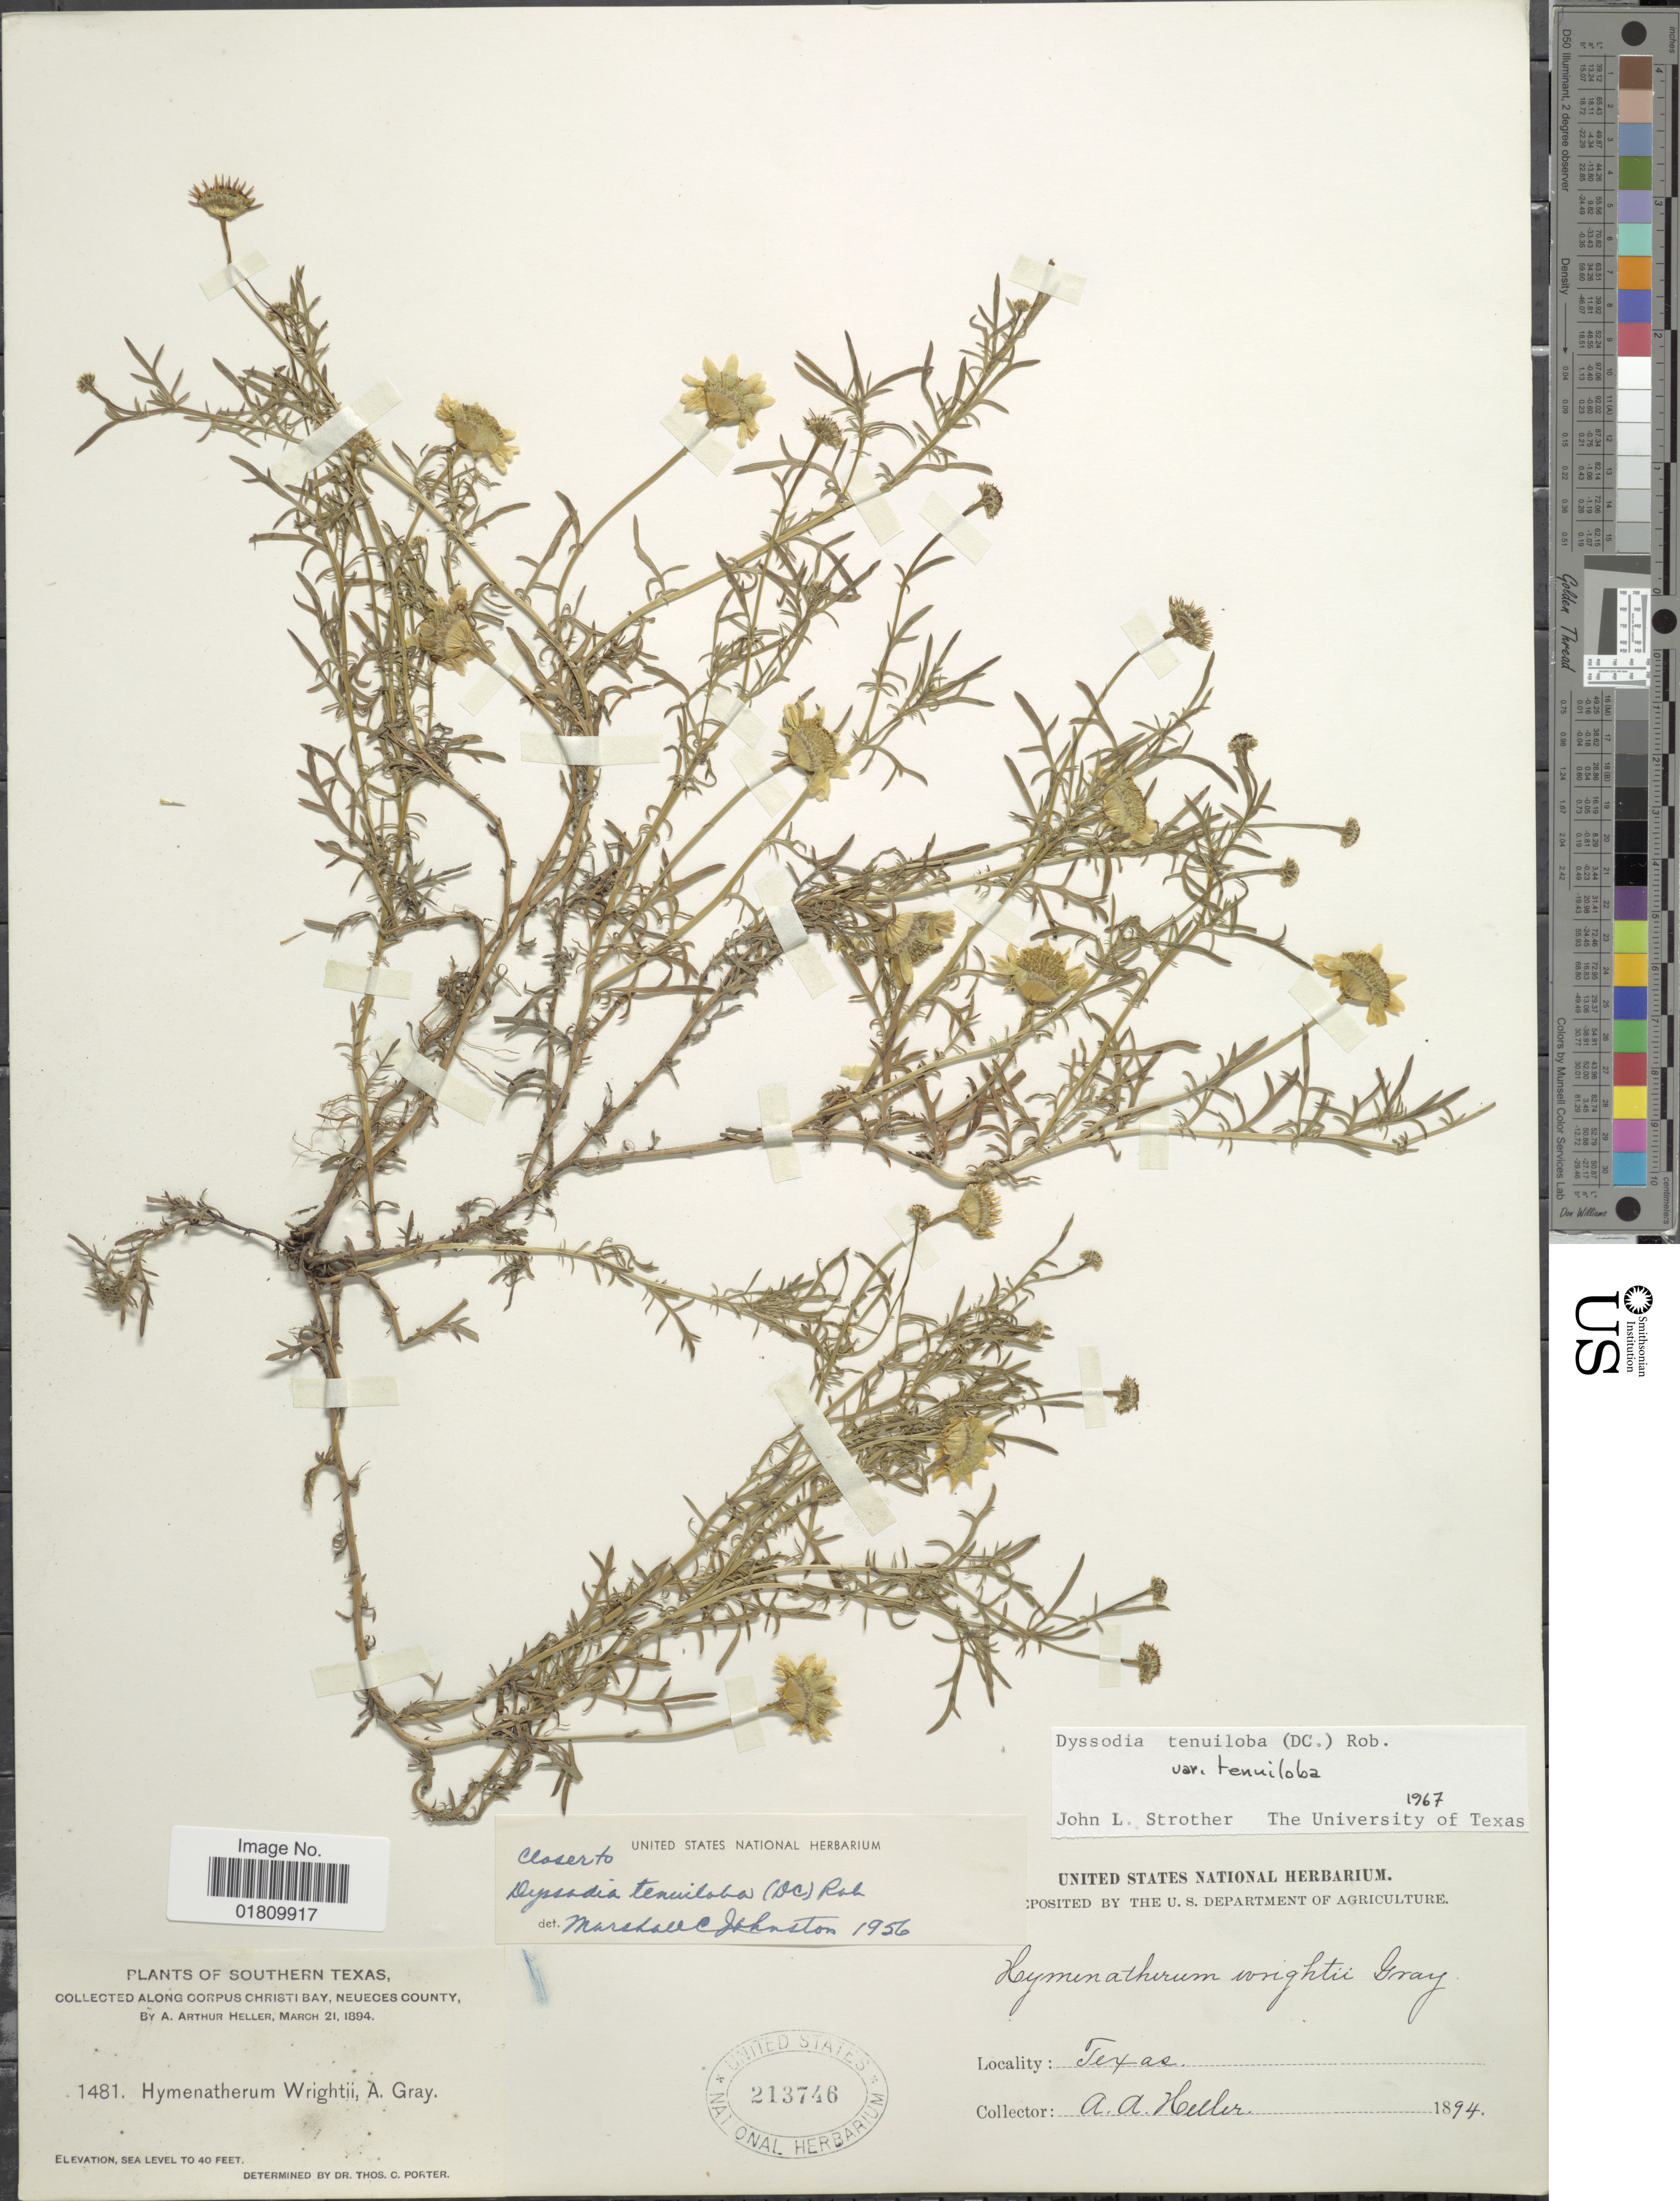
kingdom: Plantae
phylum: Tracheophyta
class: Magnoliopsida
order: Asterales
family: Asteraceae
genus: Thymophylla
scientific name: Thymophylla tenuiloba var. tenuiloba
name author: (DC.) Small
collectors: A. A. Heller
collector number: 1481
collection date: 1894-03-21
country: United States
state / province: Texas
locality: Southern Texas, along Corpus Christi Bay, Neueces County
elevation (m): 12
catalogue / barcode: US 213746